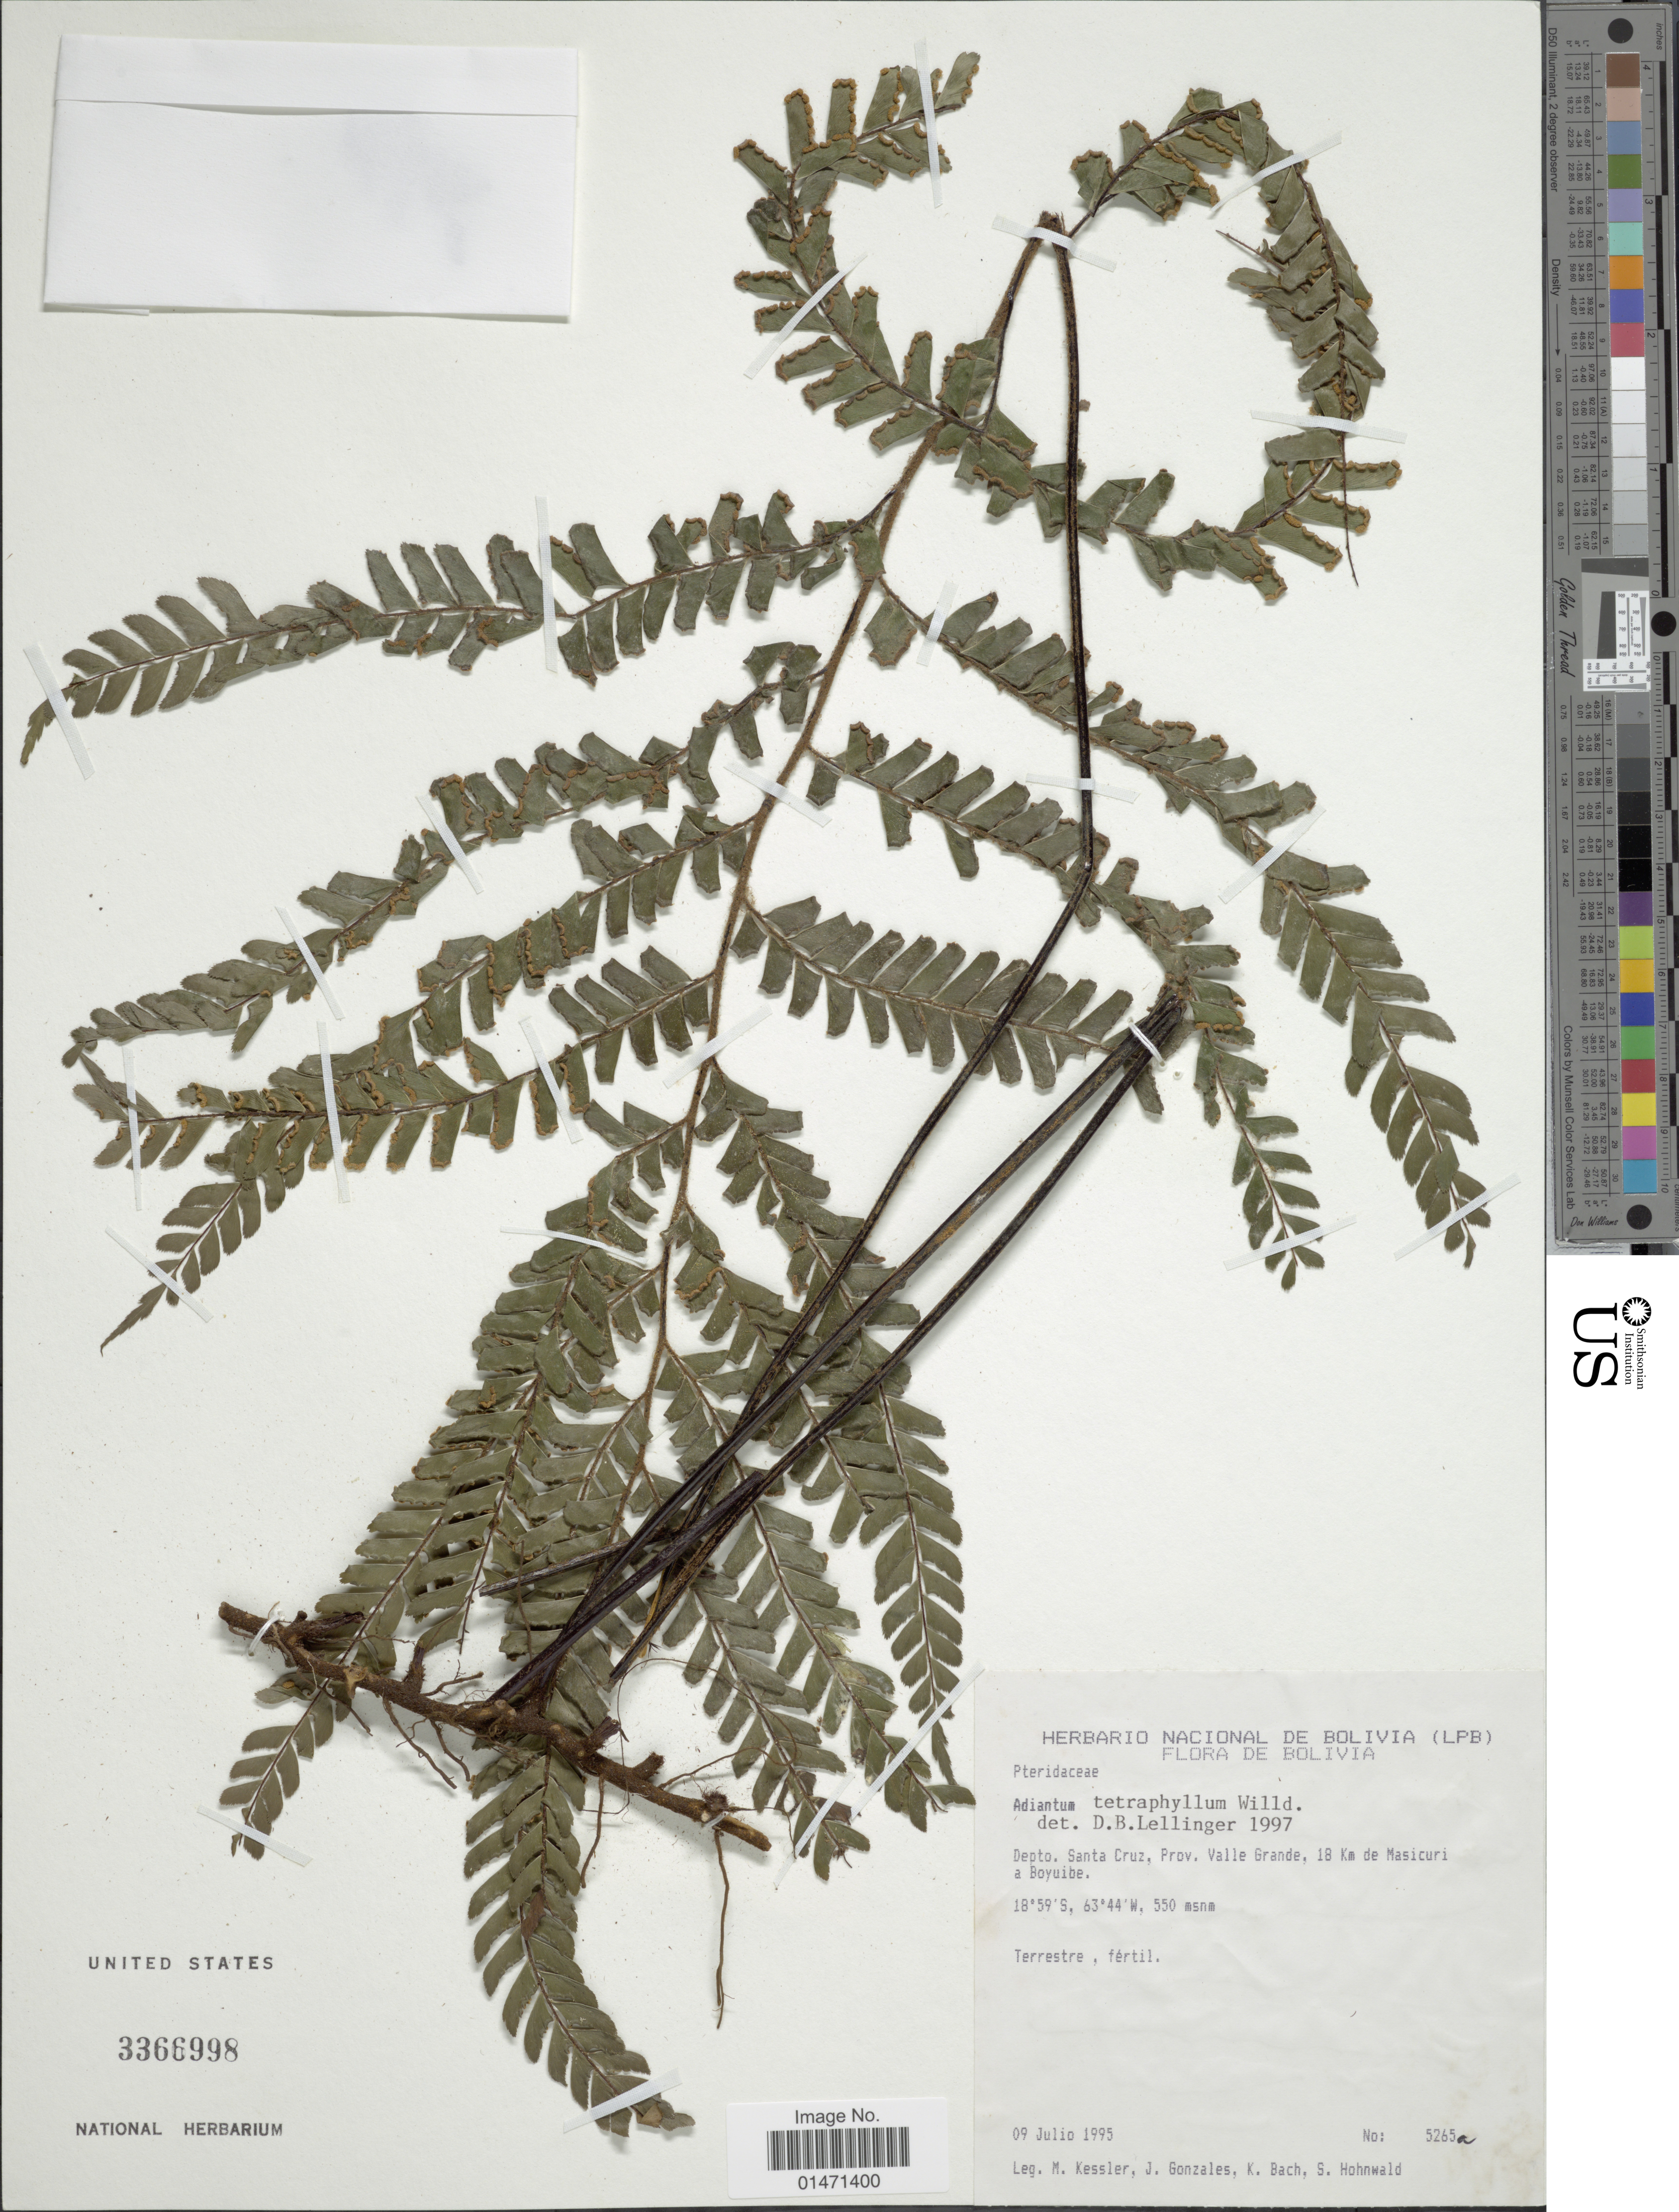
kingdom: Plantae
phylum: Tracheophyta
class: Polypodiopsida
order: Polypodiales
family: Pteridaceae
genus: Adiantum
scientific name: Adiantum rondonii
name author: A. Samp.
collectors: M. Kessler, J. Gonzales, K. Bach & S. Hohnwald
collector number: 5265a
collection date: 1995-07-09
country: Bolivia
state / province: Santa Cruz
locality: Flora de Bolivia, Dept. Santa Cruz, prov. Valle Grande, 18km de Masicuri a Boyuibe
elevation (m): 550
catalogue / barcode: US 3366998